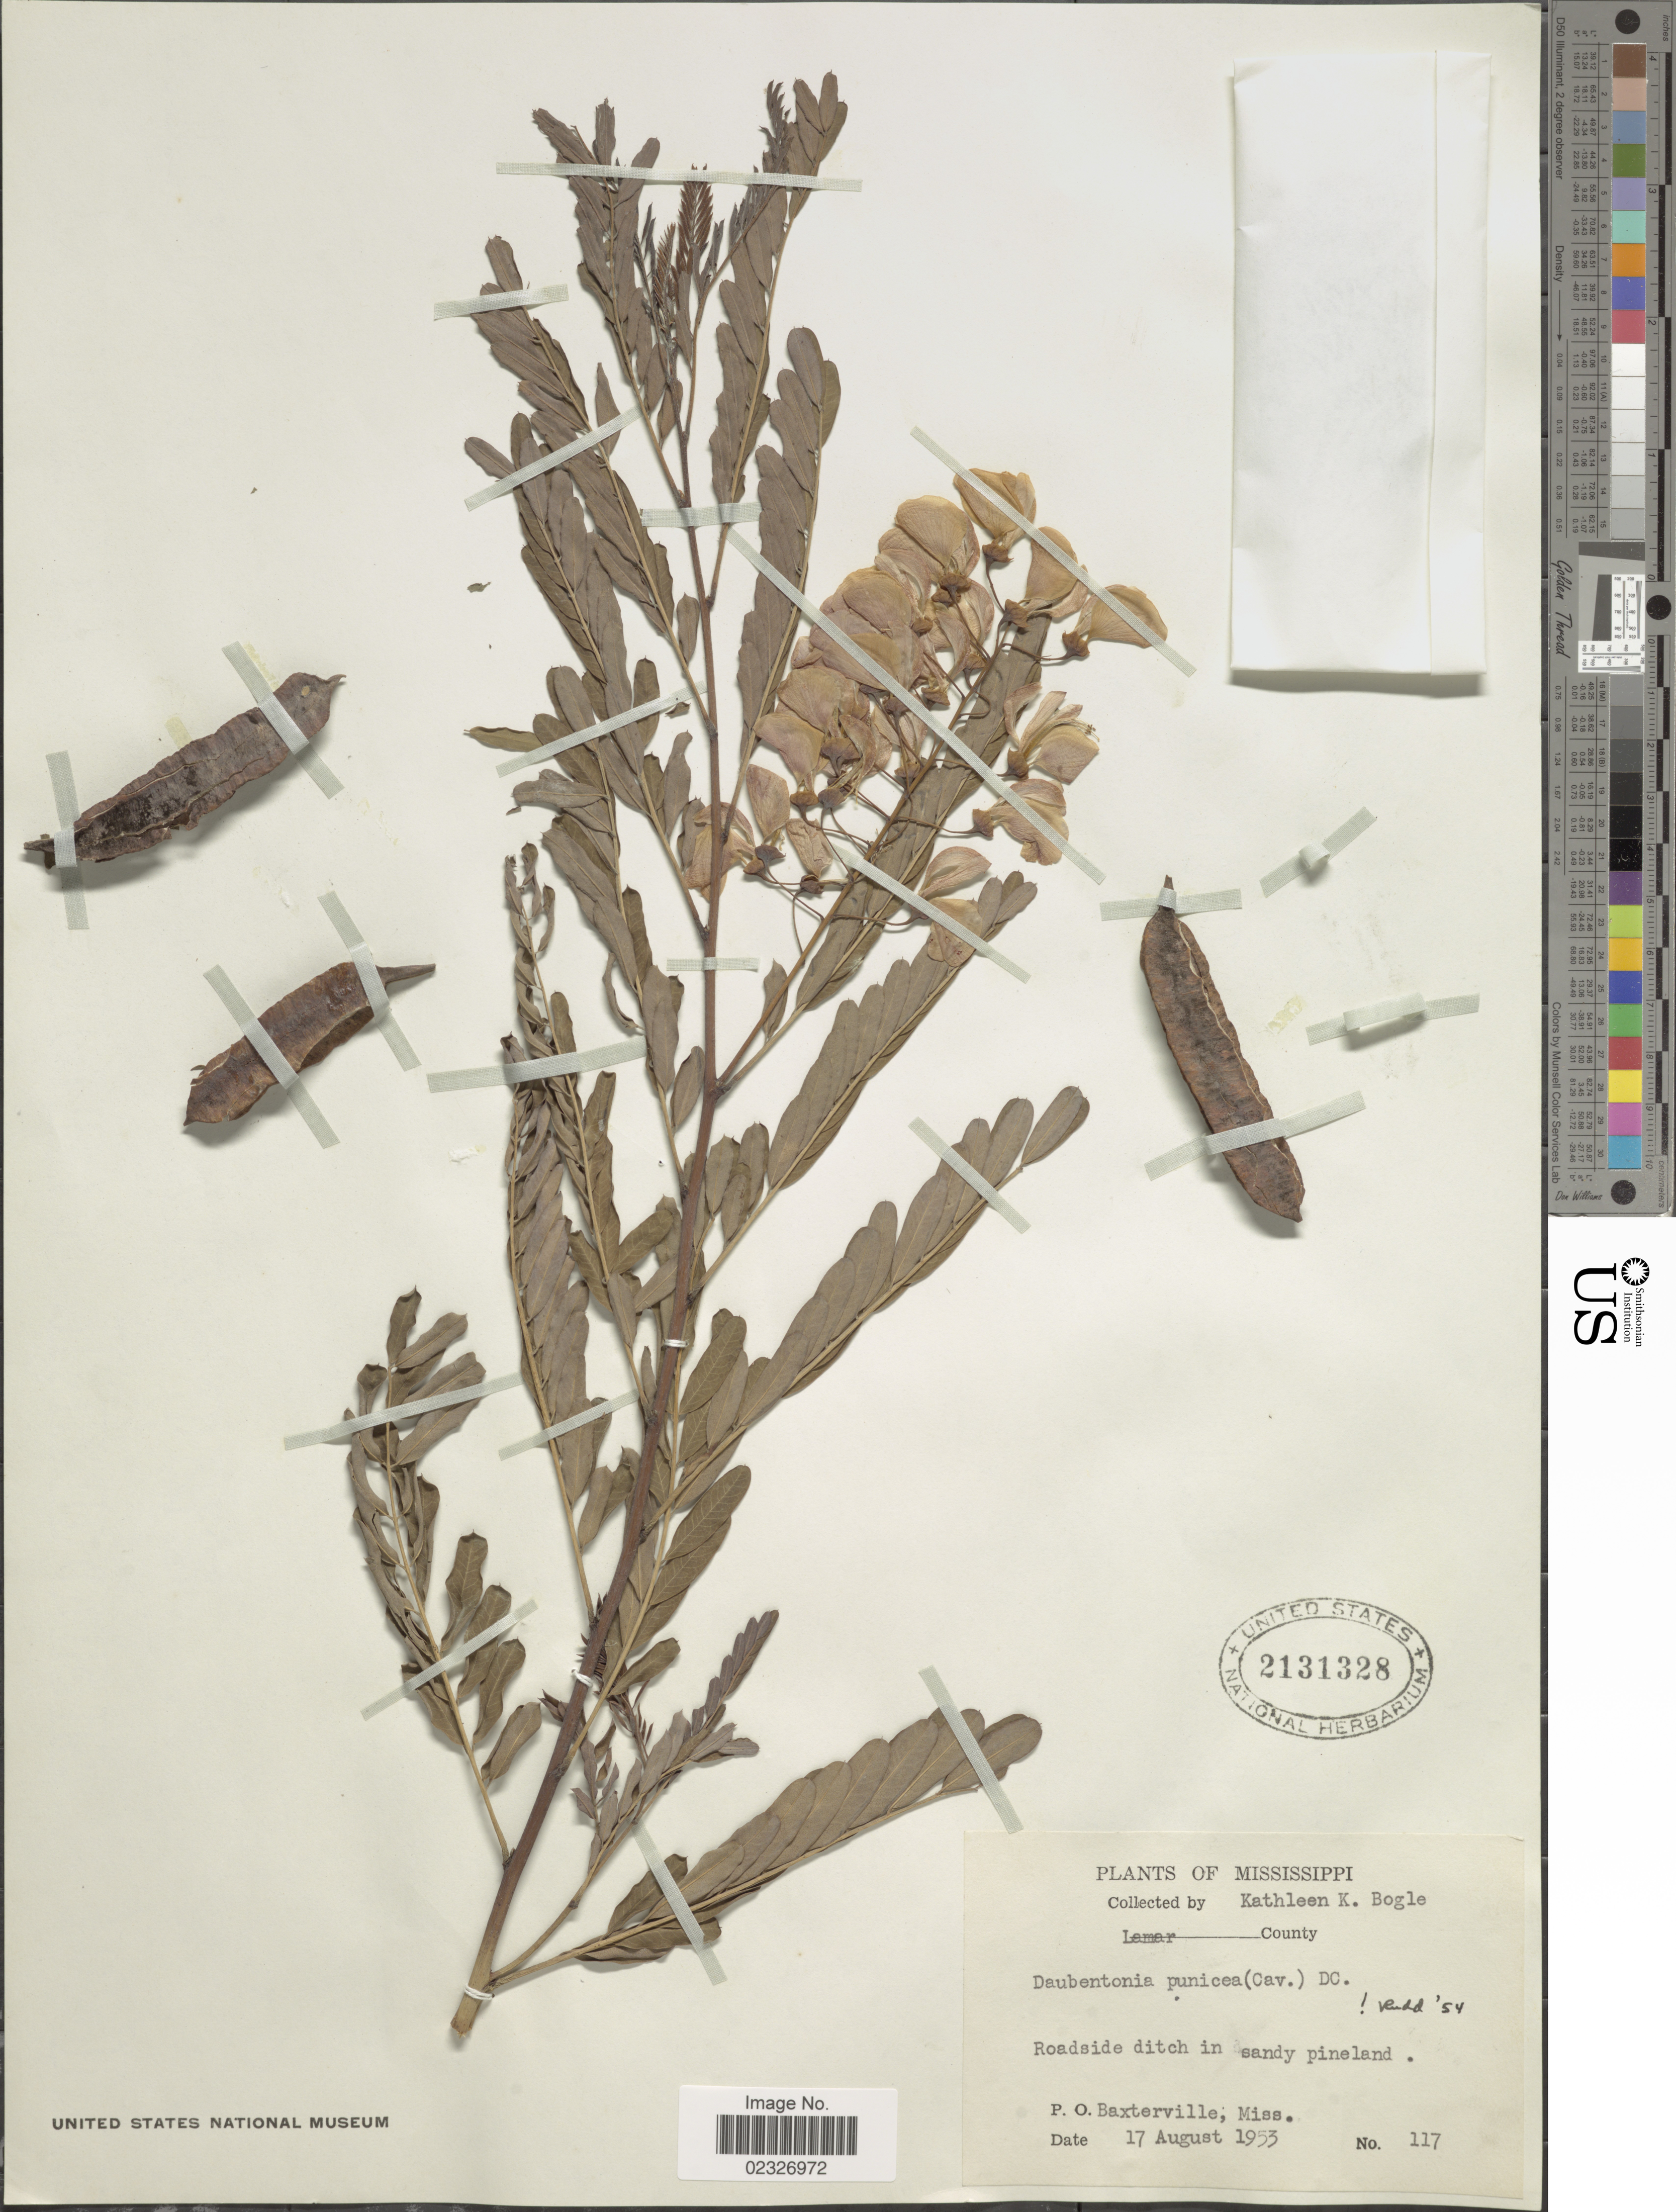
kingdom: Plantae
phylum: Tracheophyta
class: Magnoliopsida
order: Fabales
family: Fabaceae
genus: Sesbania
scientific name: Sesbania punicea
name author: (Cav.) Benth.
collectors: K. Bogle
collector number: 117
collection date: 1953-08-19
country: United States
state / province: Mississippi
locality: Baxterville, Miss.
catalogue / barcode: US 2131328